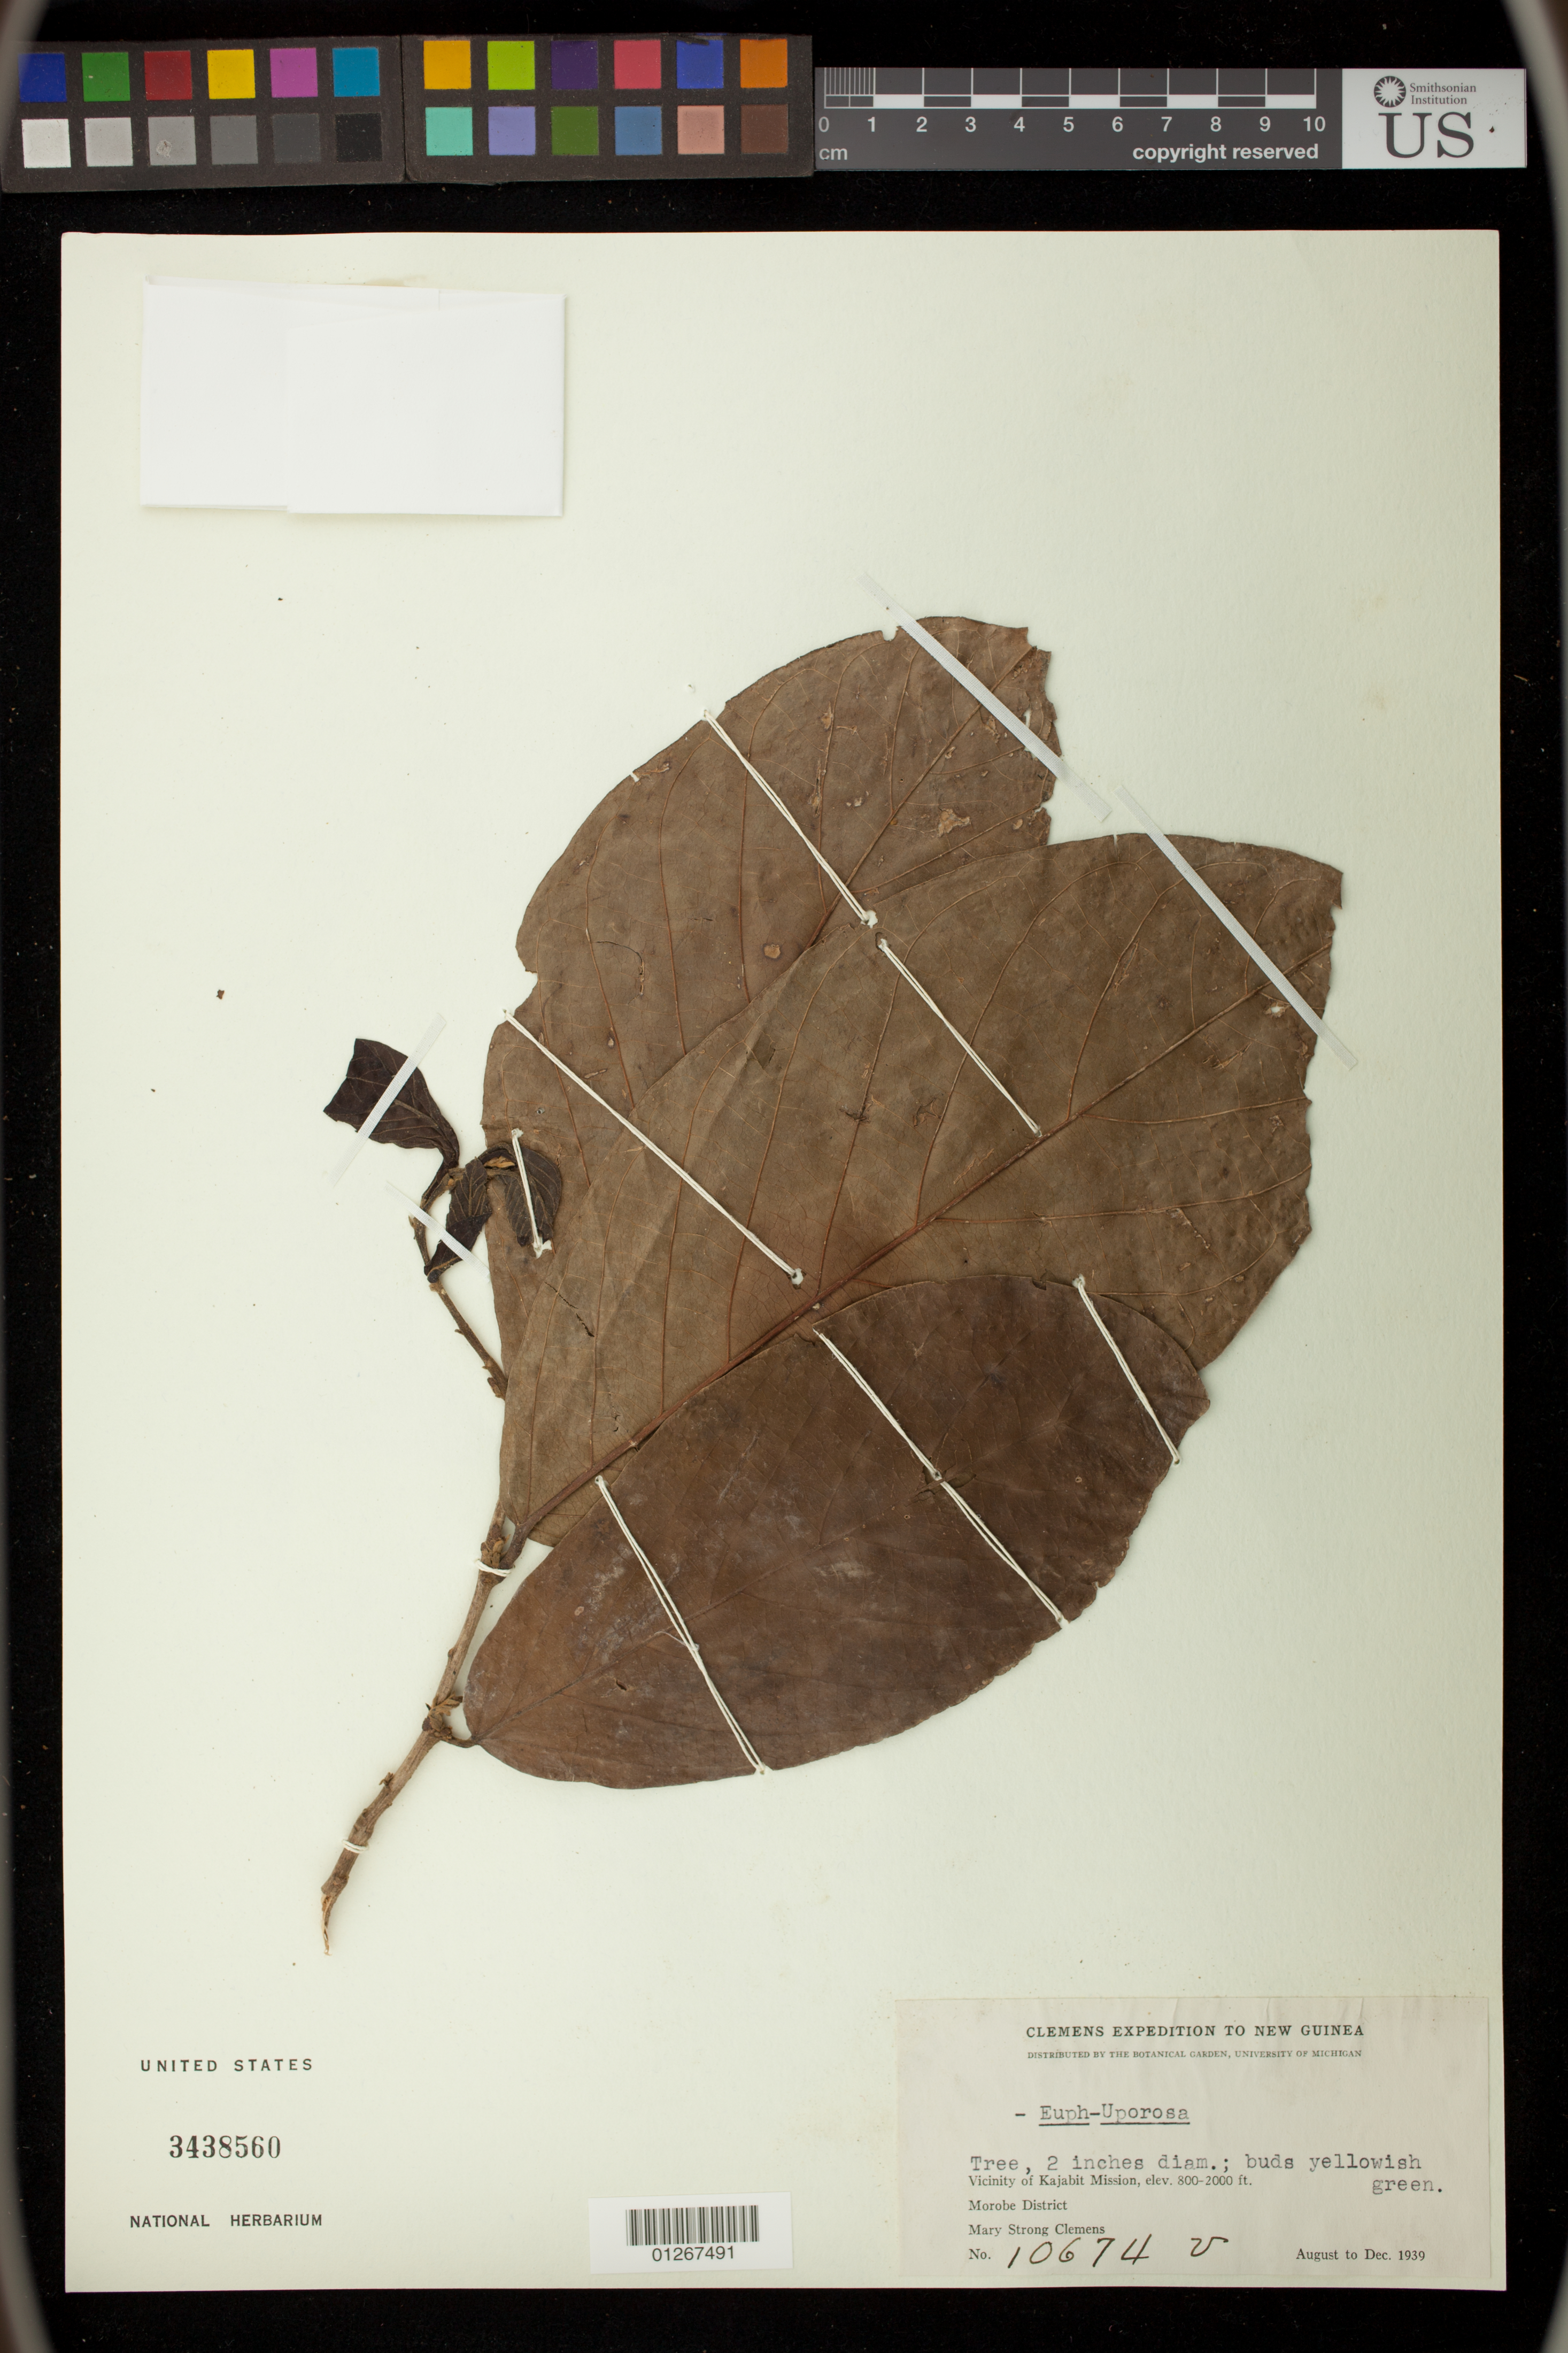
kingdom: Plantae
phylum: Tracheophyta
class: Magnoliopsida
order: Malpighiales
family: Phyllanthaceae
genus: Antidesma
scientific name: Antidesma sp.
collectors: M. S. Clemens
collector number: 10674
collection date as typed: Aug 1939 to -- Dec 1939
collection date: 1939-08/1939-12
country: Papua New Guinea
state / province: Morobe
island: New Guinea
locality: Vicinity of Kajabit Mission.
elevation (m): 244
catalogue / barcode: US 3438560